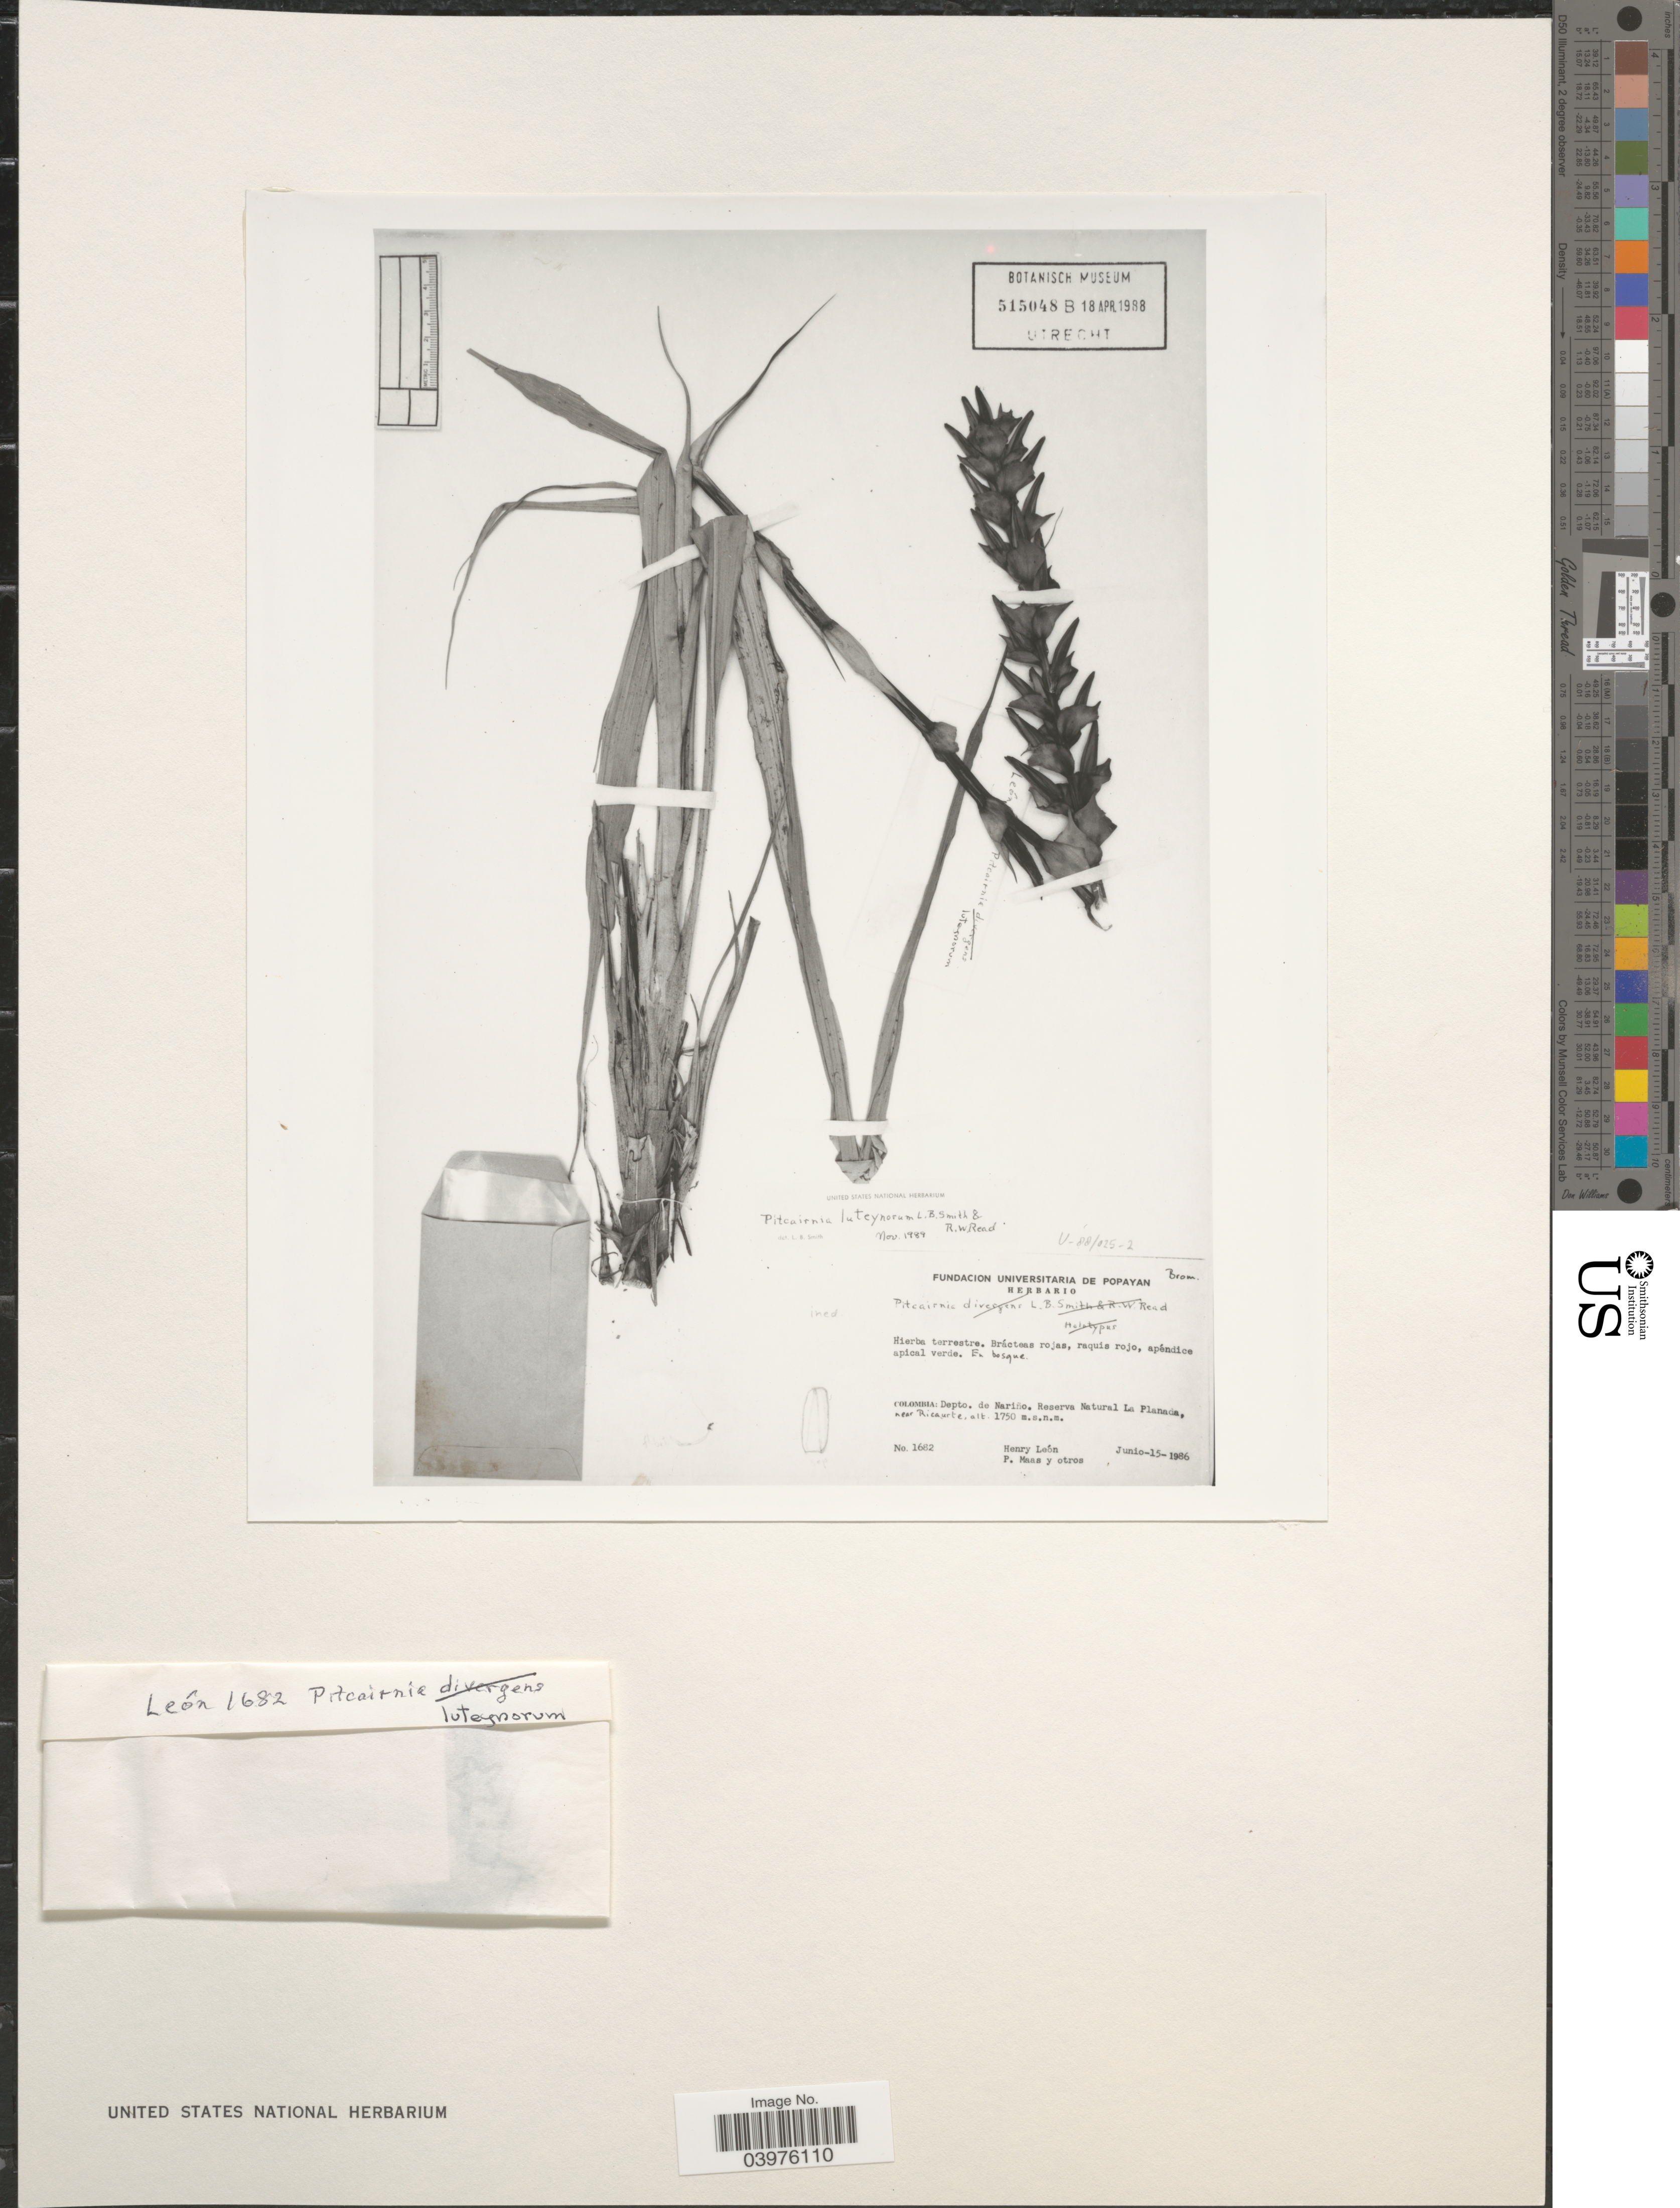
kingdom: Plantae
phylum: Tracheophyta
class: Liliopsida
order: Poales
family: Bromeliaceae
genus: Pitcairnia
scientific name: Pitcairnia luteyniorum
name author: L.B. Sm. & Read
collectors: Henry Leon, P. Maas & et al.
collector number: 1682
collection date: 1986-06-15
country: Colombia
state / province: Nariño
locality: Depto. de Nariño. Reserva Natural La Planada, near Ricaurte.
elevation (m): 1750